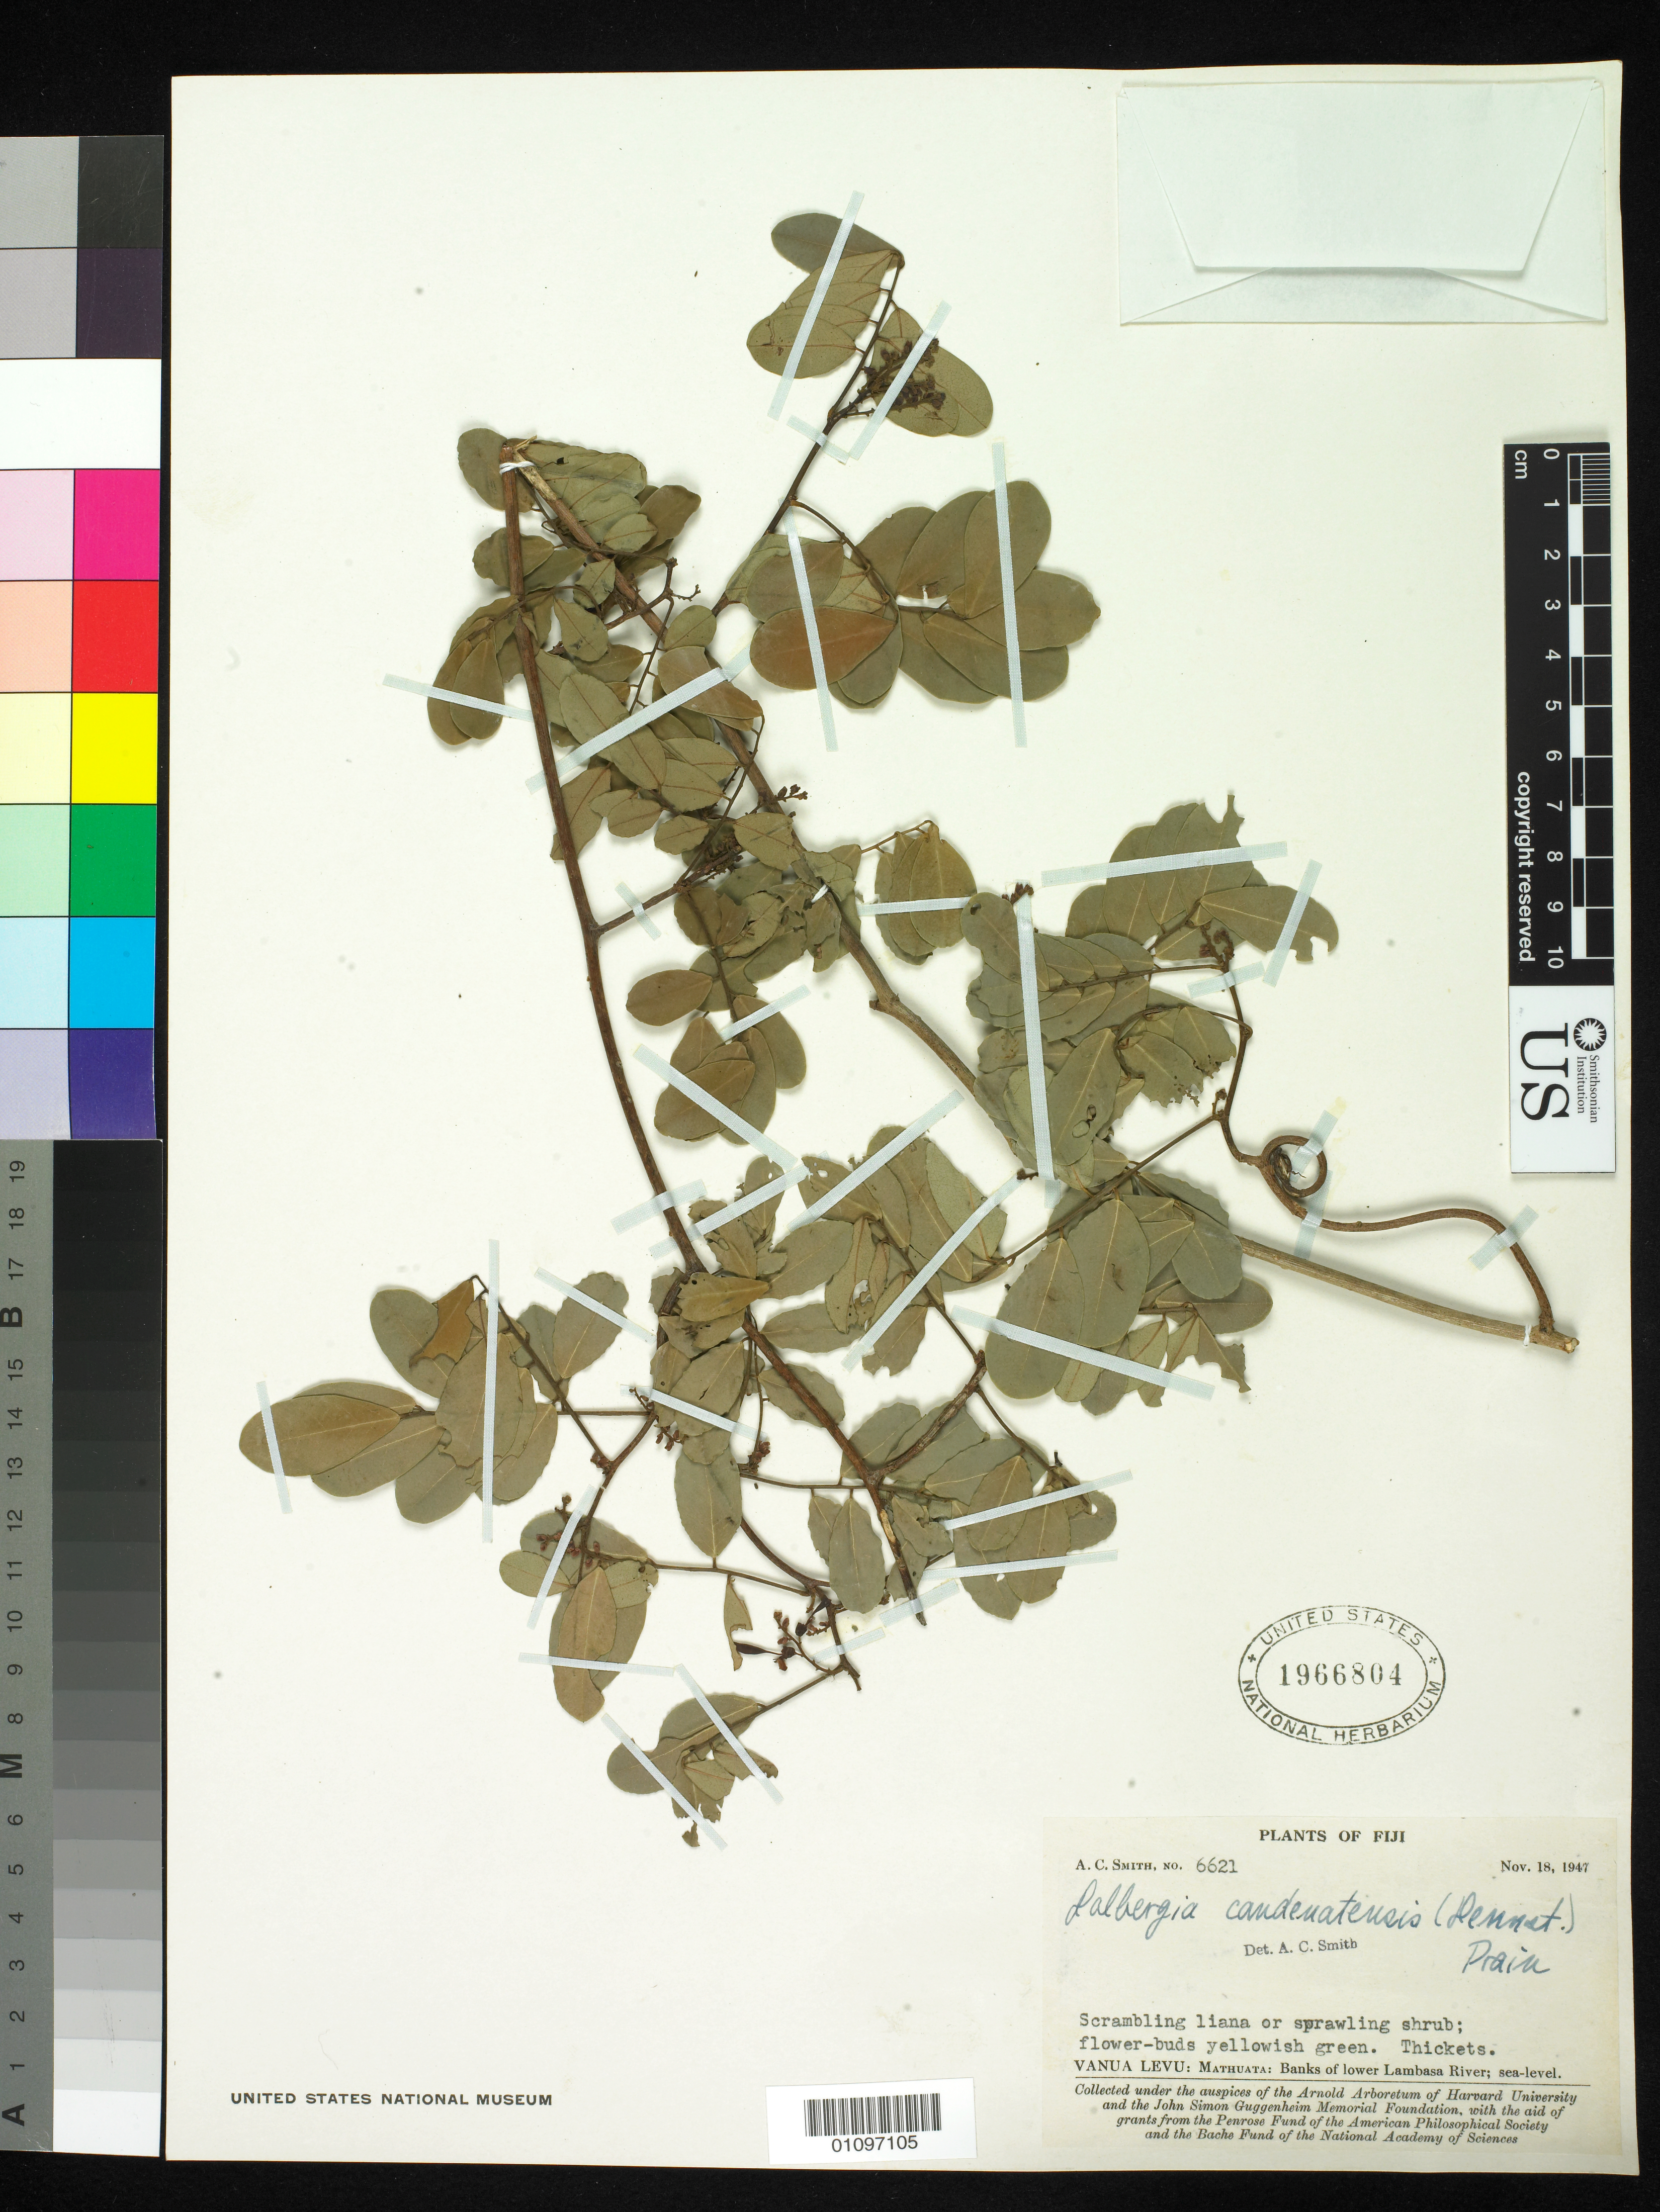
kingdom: Plantae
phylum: Tracheophyta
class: Magnoliopsida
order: Fabales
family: Fabaceae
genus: Dalbergia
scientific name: Dalbergia candenatensis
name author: (Dennst.) Pr.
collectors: A. C. Smith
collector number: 6621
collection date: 1947-11-18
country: Fiji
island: Macuata-i-wai [Mathuata-i-wai]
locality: Mathuata, banks of lower Lambasa River; sea-level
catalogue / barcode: US 1966804